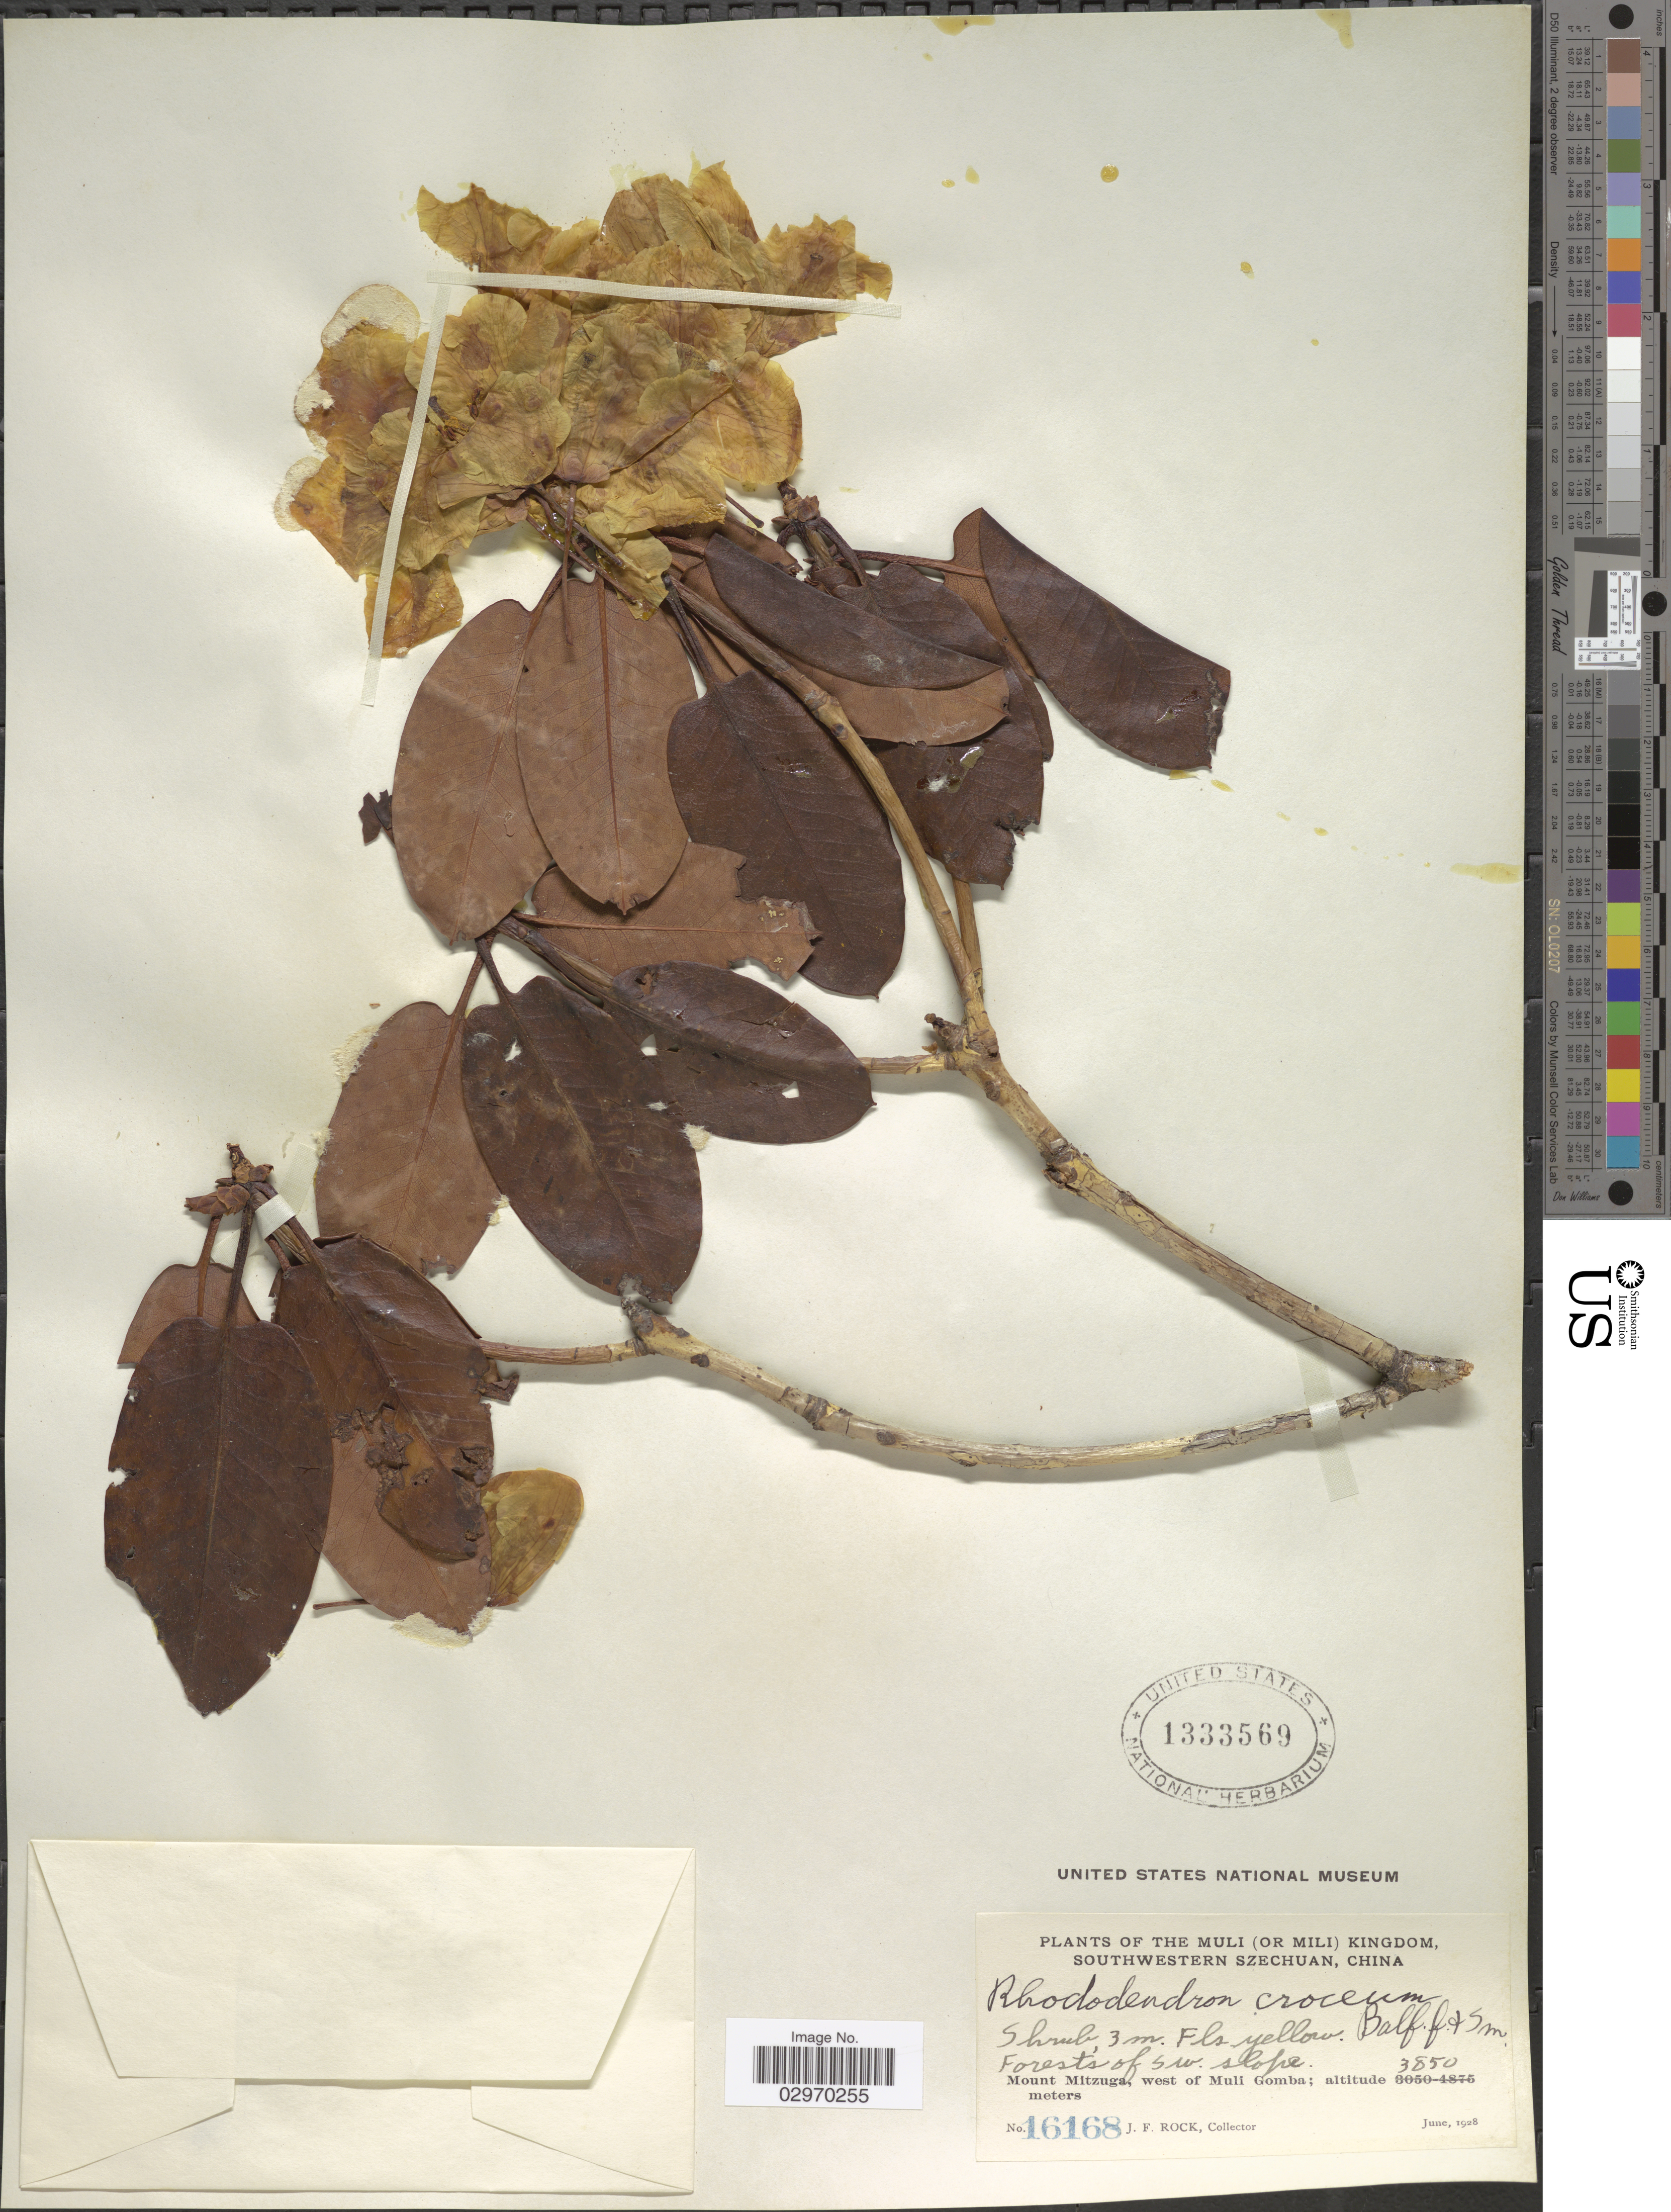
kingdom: Plantae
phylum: Tracheophyta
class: Magnoliopsida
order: Ericales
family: Ericaceae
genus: Rhododendron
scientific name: Rhododendron croceum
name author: Balf. f. & W.W. Sm.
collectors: J. Rock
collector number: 16168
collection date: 1928-06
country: China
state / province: Sichuan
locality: The Muli (or Mili) Kingdom, Southwestern Szechuan. Mount Mitzuga, west of Muli Gomba. Forests of S.W. slope.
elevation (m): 3850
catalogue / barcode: US 1333569